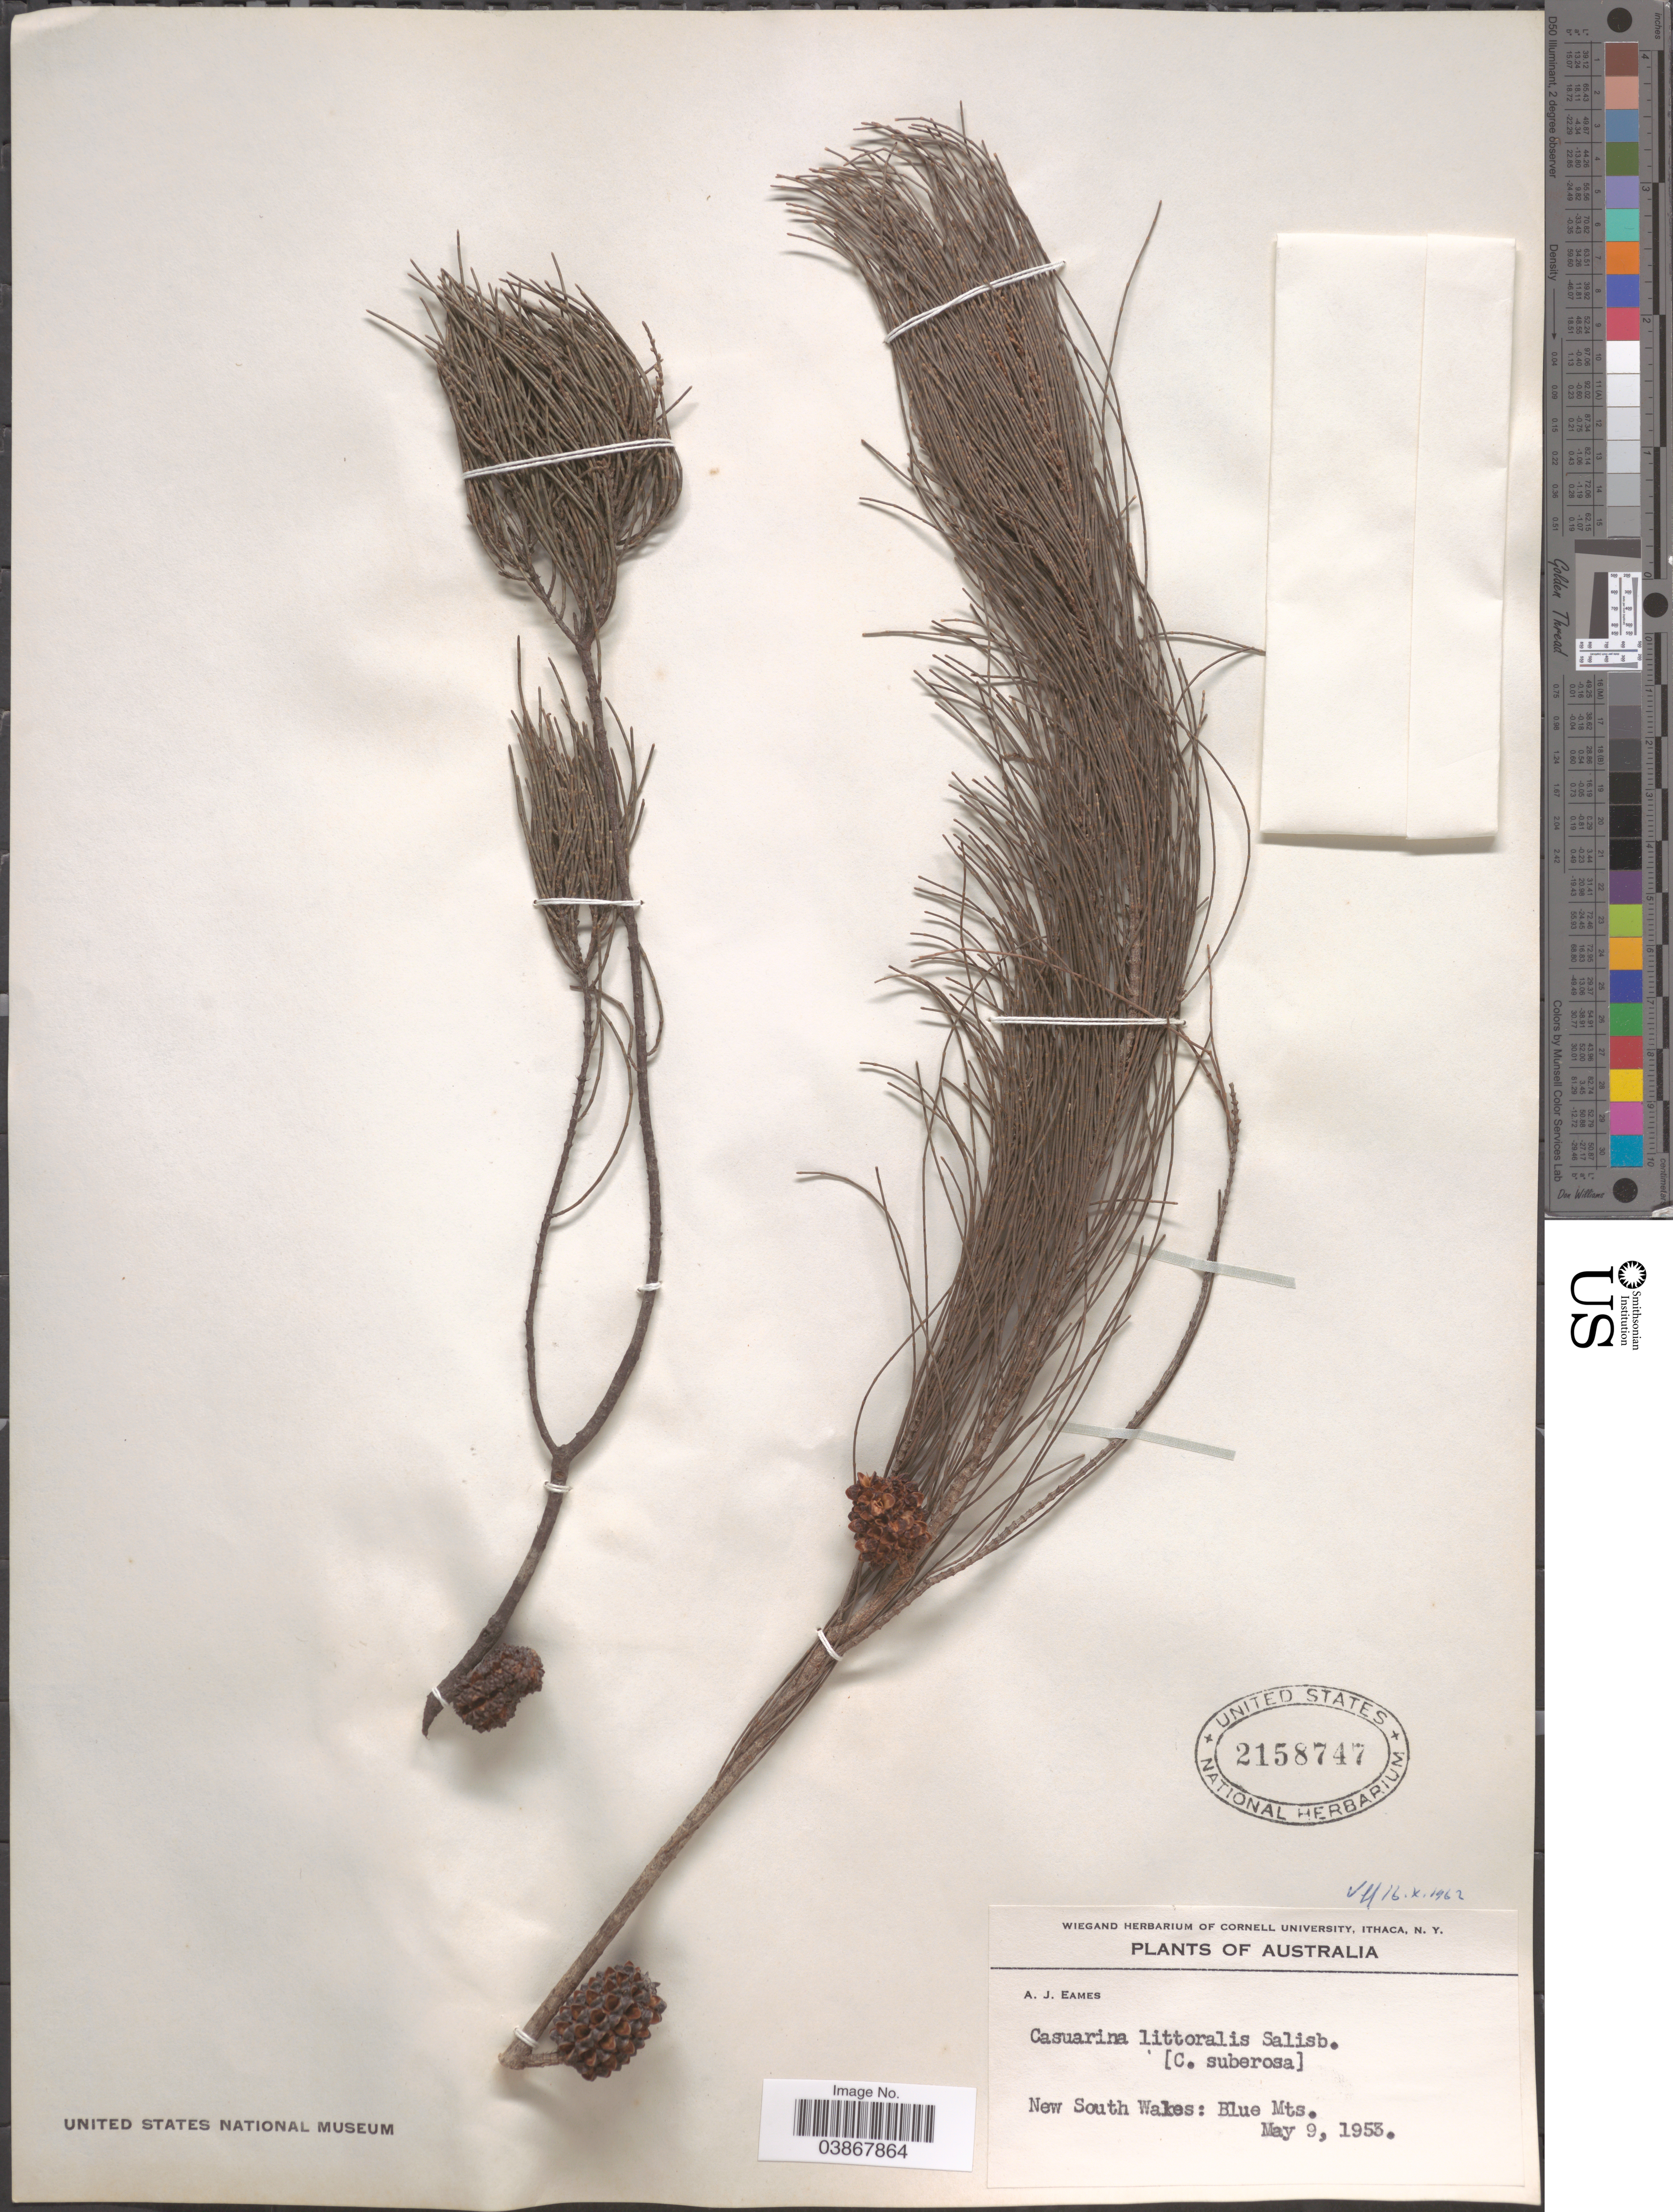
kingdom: Plantae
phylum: Tracheophyta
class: Magnoliopsida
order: Fagales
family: Casuarinaceae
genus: Casuarina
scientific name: Casuarina littoralis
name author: Salisb.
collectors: A. J. Eames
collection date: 1953-05-09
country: Australia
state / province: New South Wales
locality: Blue Mts.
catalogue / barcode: US 2158747